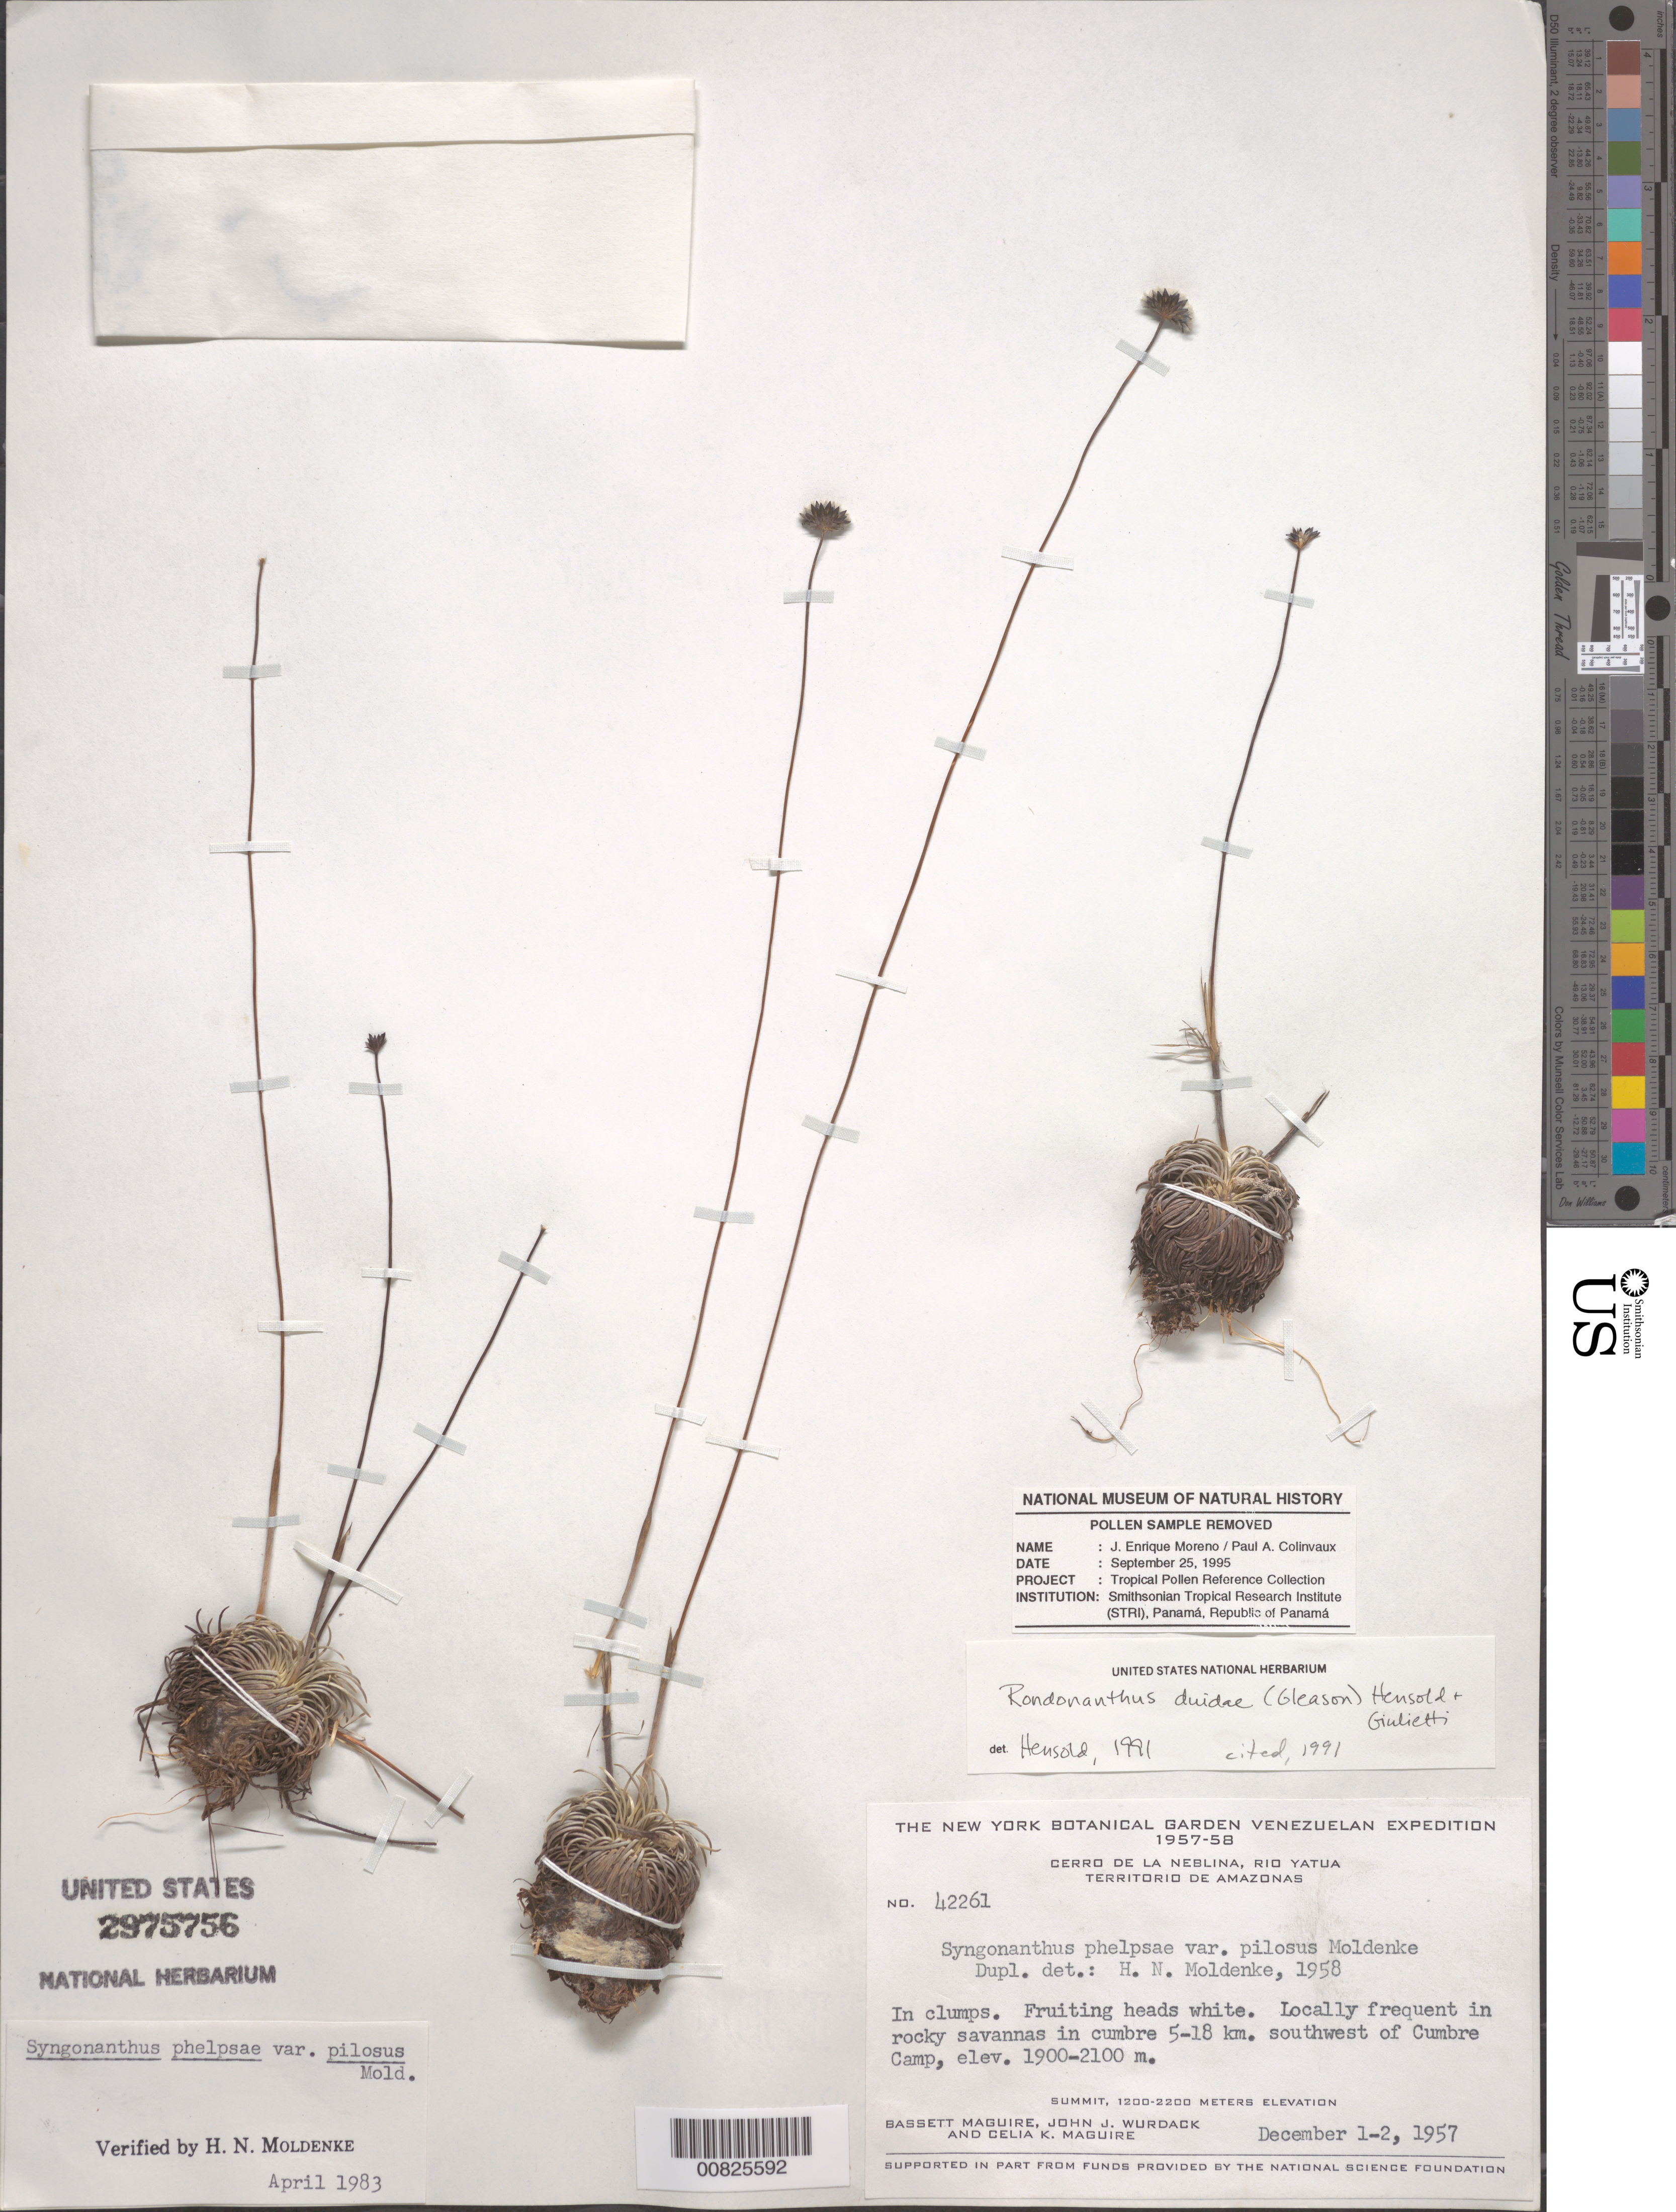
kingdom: Plantae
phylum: Tracheophyta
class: Liliopsida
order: Poales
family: Eriocaulaceae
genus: Rondonanthus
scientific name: Rondonanthus duidae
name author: (Gleason) Hensold & Giul.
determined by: Hensold, N.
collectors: B. Maguire, J. J. Wurdack & C. K. Maguire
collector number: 42261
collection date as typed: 1-Dec-57 to 2-Dec-57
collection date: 1957-12-01/1957-12-02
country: Venezuela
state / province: Amazonas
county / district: Río Negro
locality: Cerro de la Neblina, Río Yatua, 5-18 km W of Cumbre Camp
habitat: Rocky savannas in cumbre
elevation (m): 1900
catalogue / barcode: US 2975756